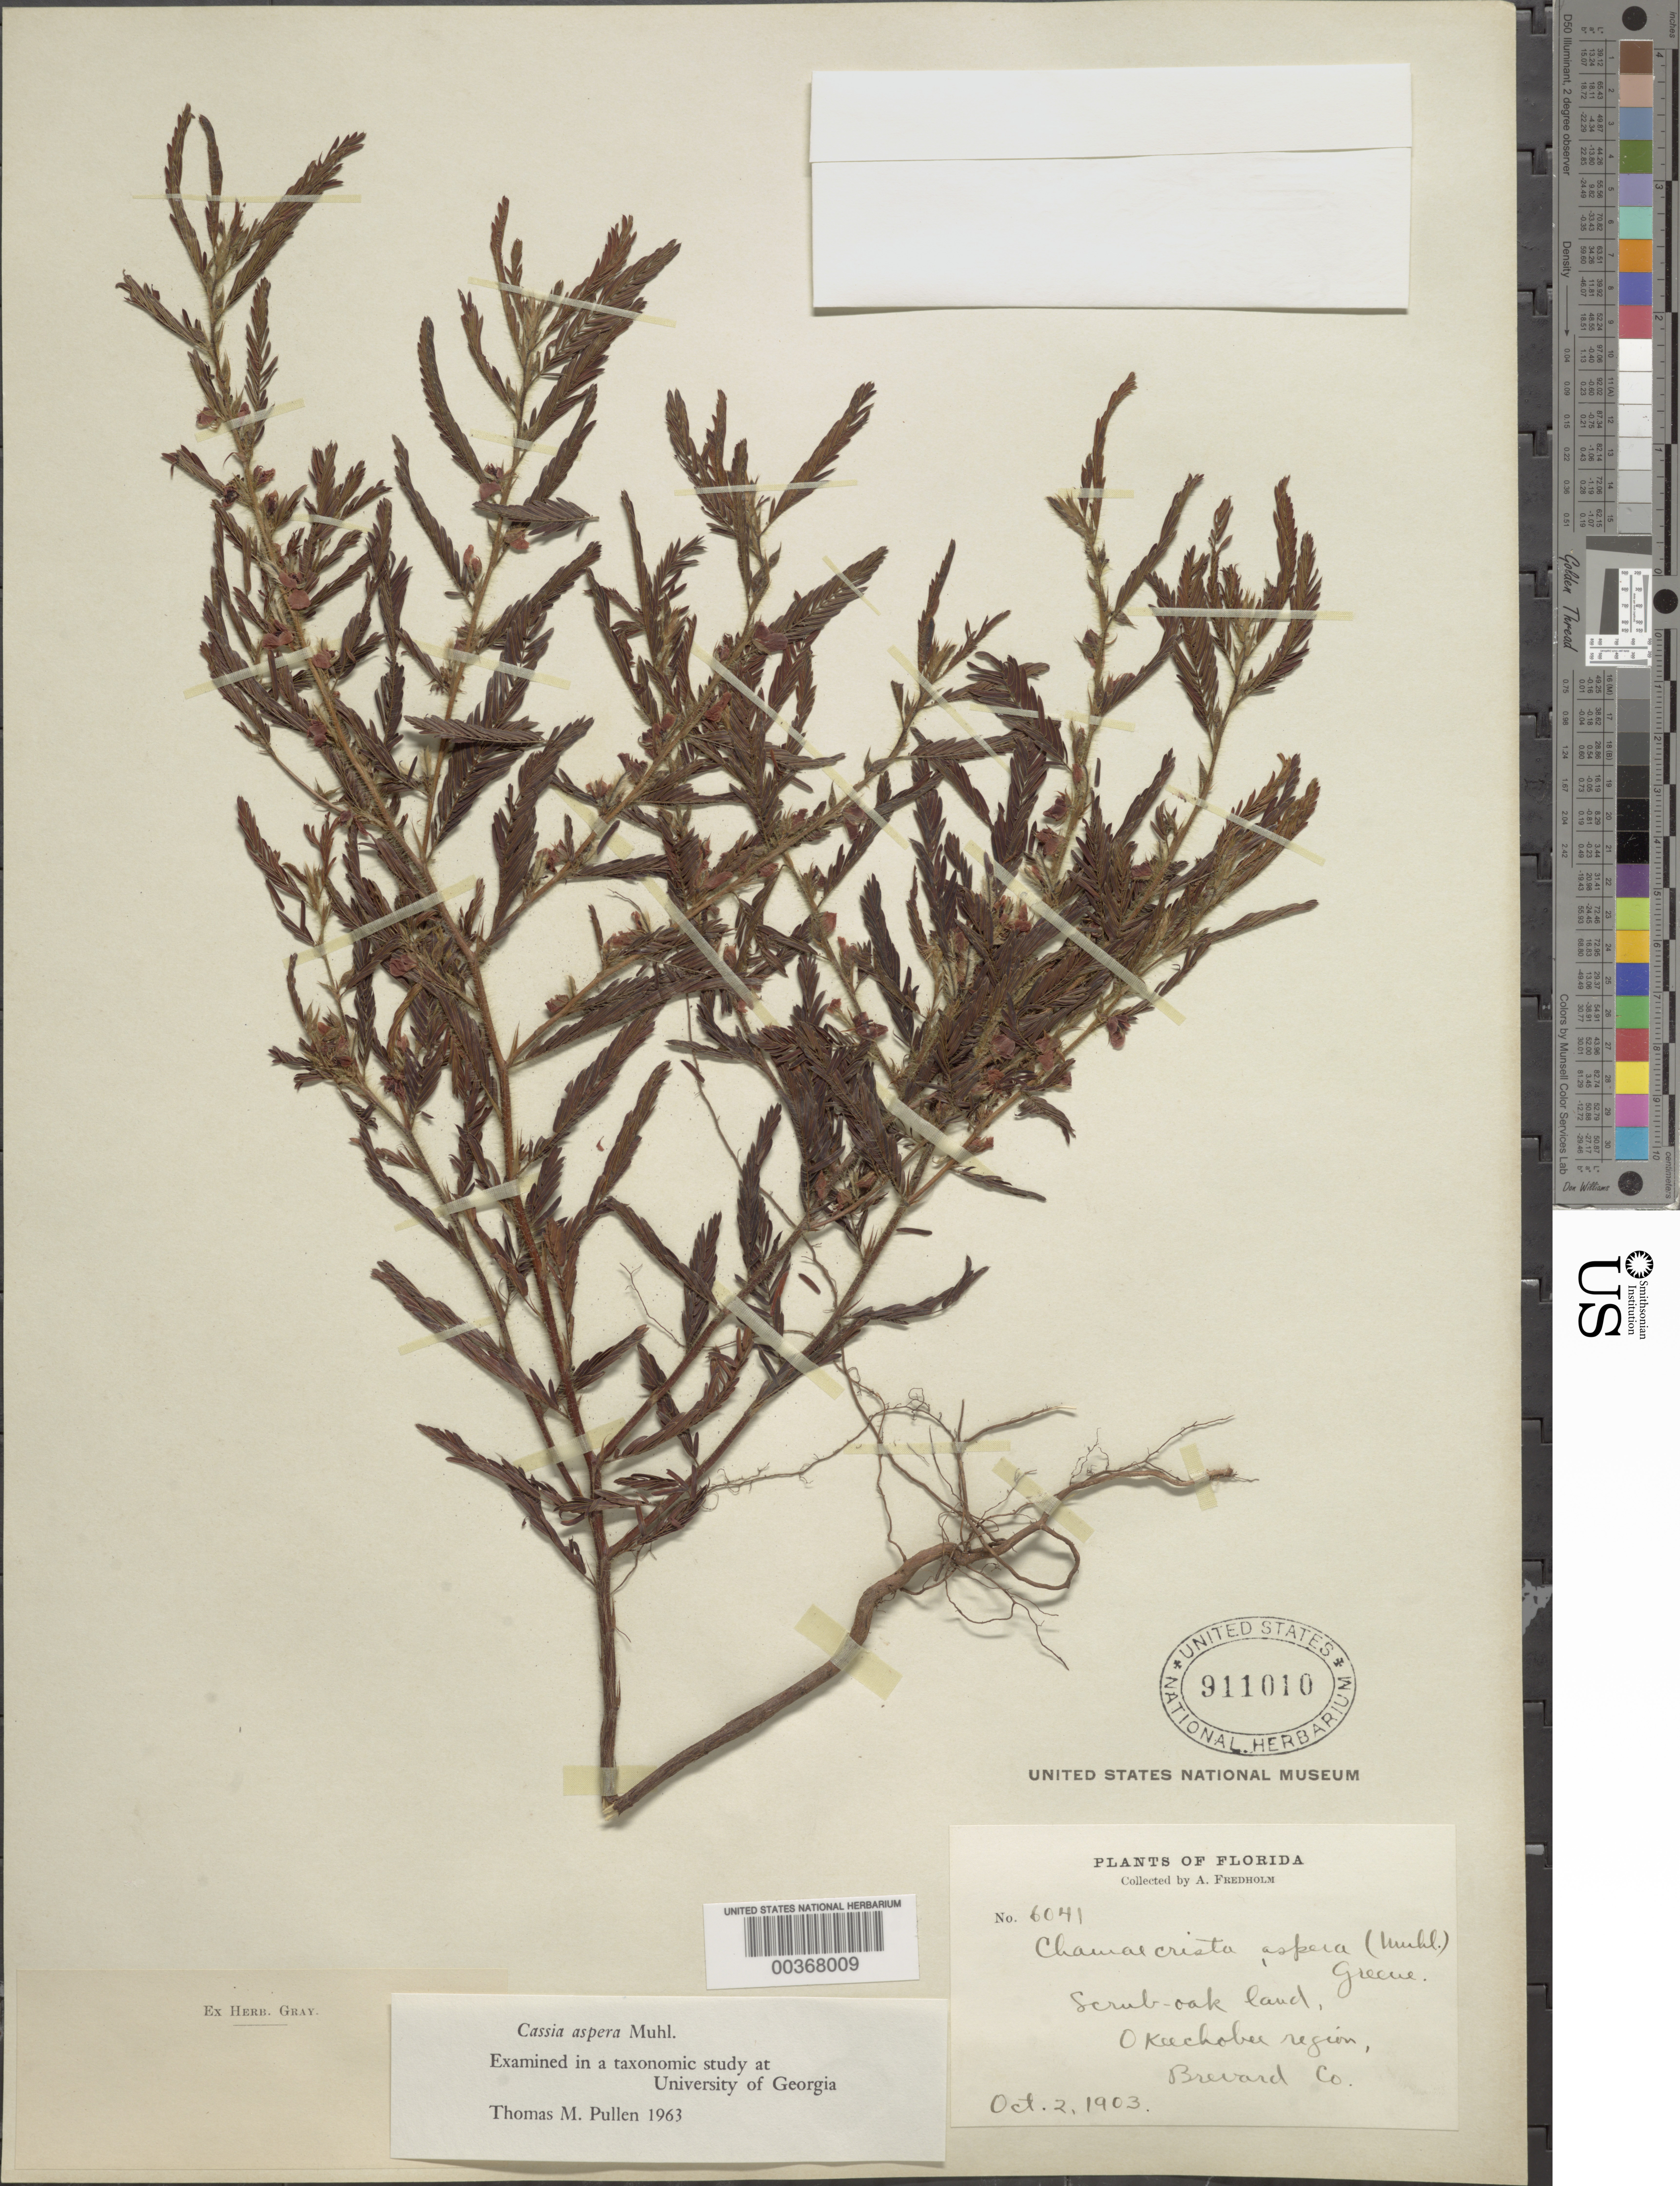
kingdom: Plantae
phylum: Tracheophyta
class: Magnoliopsida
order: Fabales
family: Fabaceae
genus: Chamaecrista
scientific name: Chamaecrista nictitans var. aspera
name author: (Muhl. ex Elliot) H.S. Irwin & Barneby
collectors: A. J. Fredholm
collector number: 6041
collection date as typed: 02 Oct 1903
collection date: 1903-10-02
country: United States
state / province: Florida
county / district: Brevard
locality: Okachobu region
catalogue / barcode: US 911010